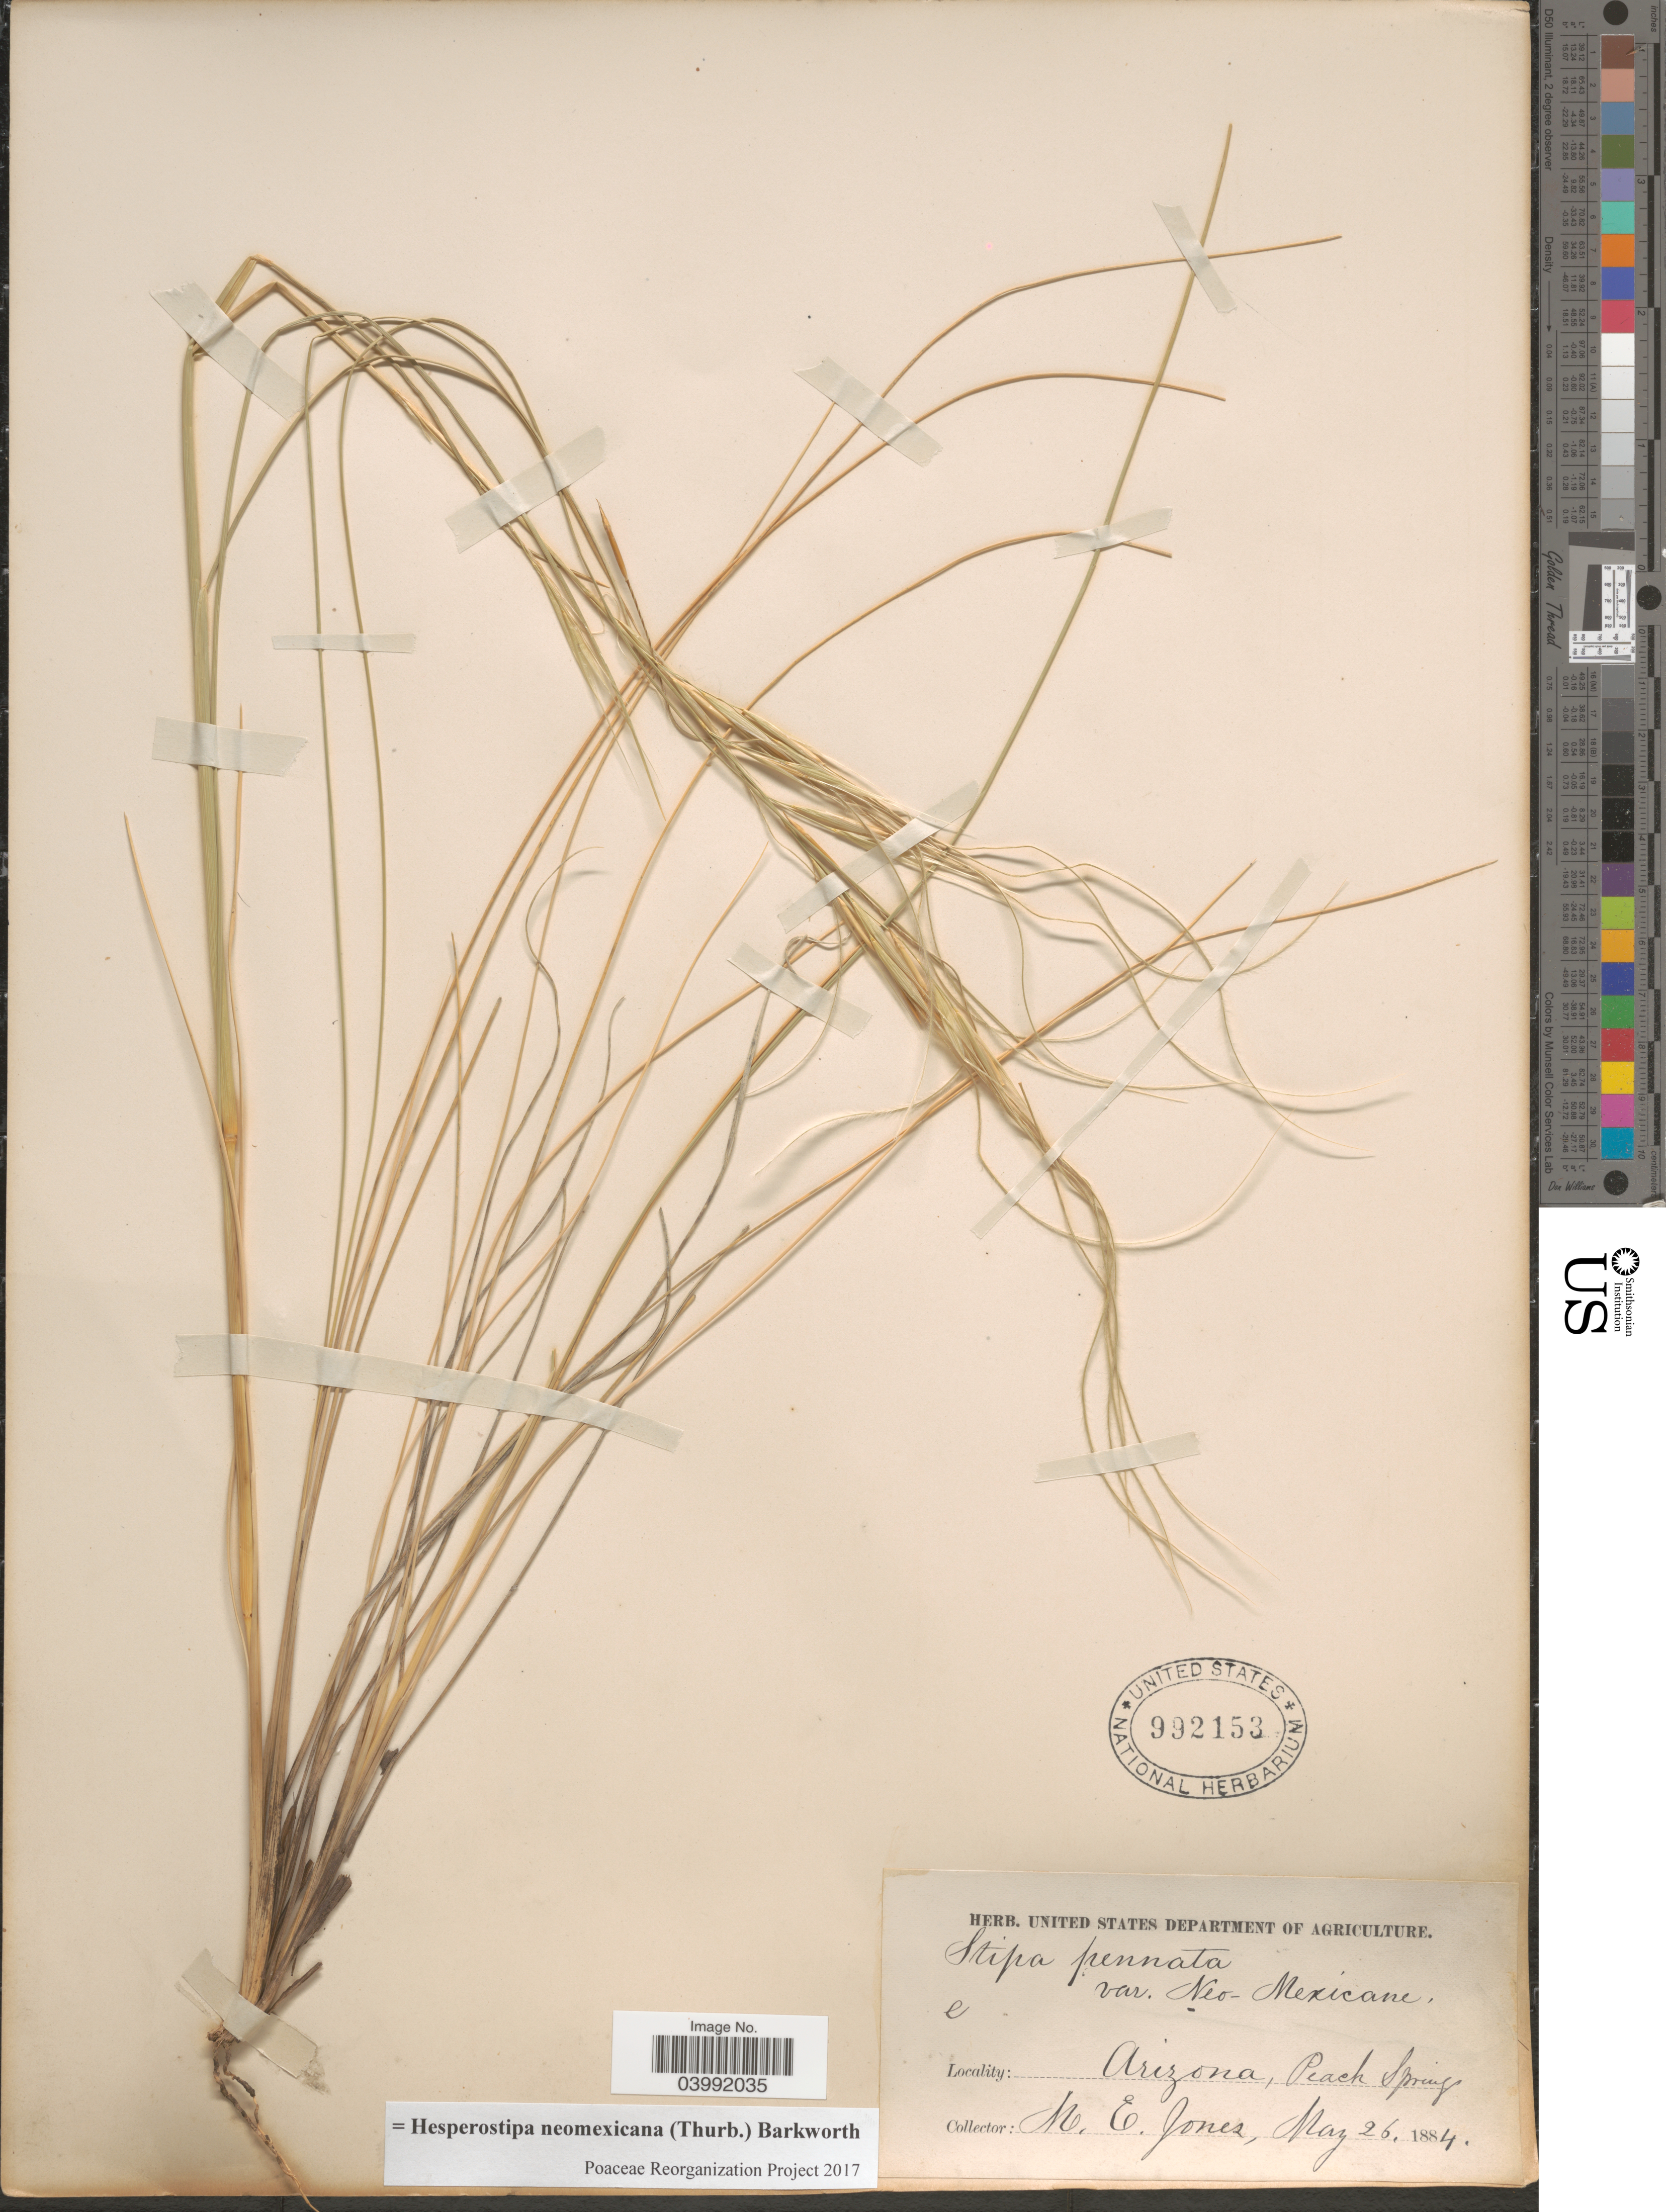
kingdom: Plantae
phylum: Tracheophyta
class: Liliopsida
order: Poales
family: Poaceae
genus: Hesperostipa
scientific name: Hesperostipa neomexicana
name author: (Thurb.) Barkworth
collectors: M. E. Jones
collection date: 1884-05-26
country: United States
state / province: Arizona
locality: Peach Springs.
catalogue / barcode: US 992153